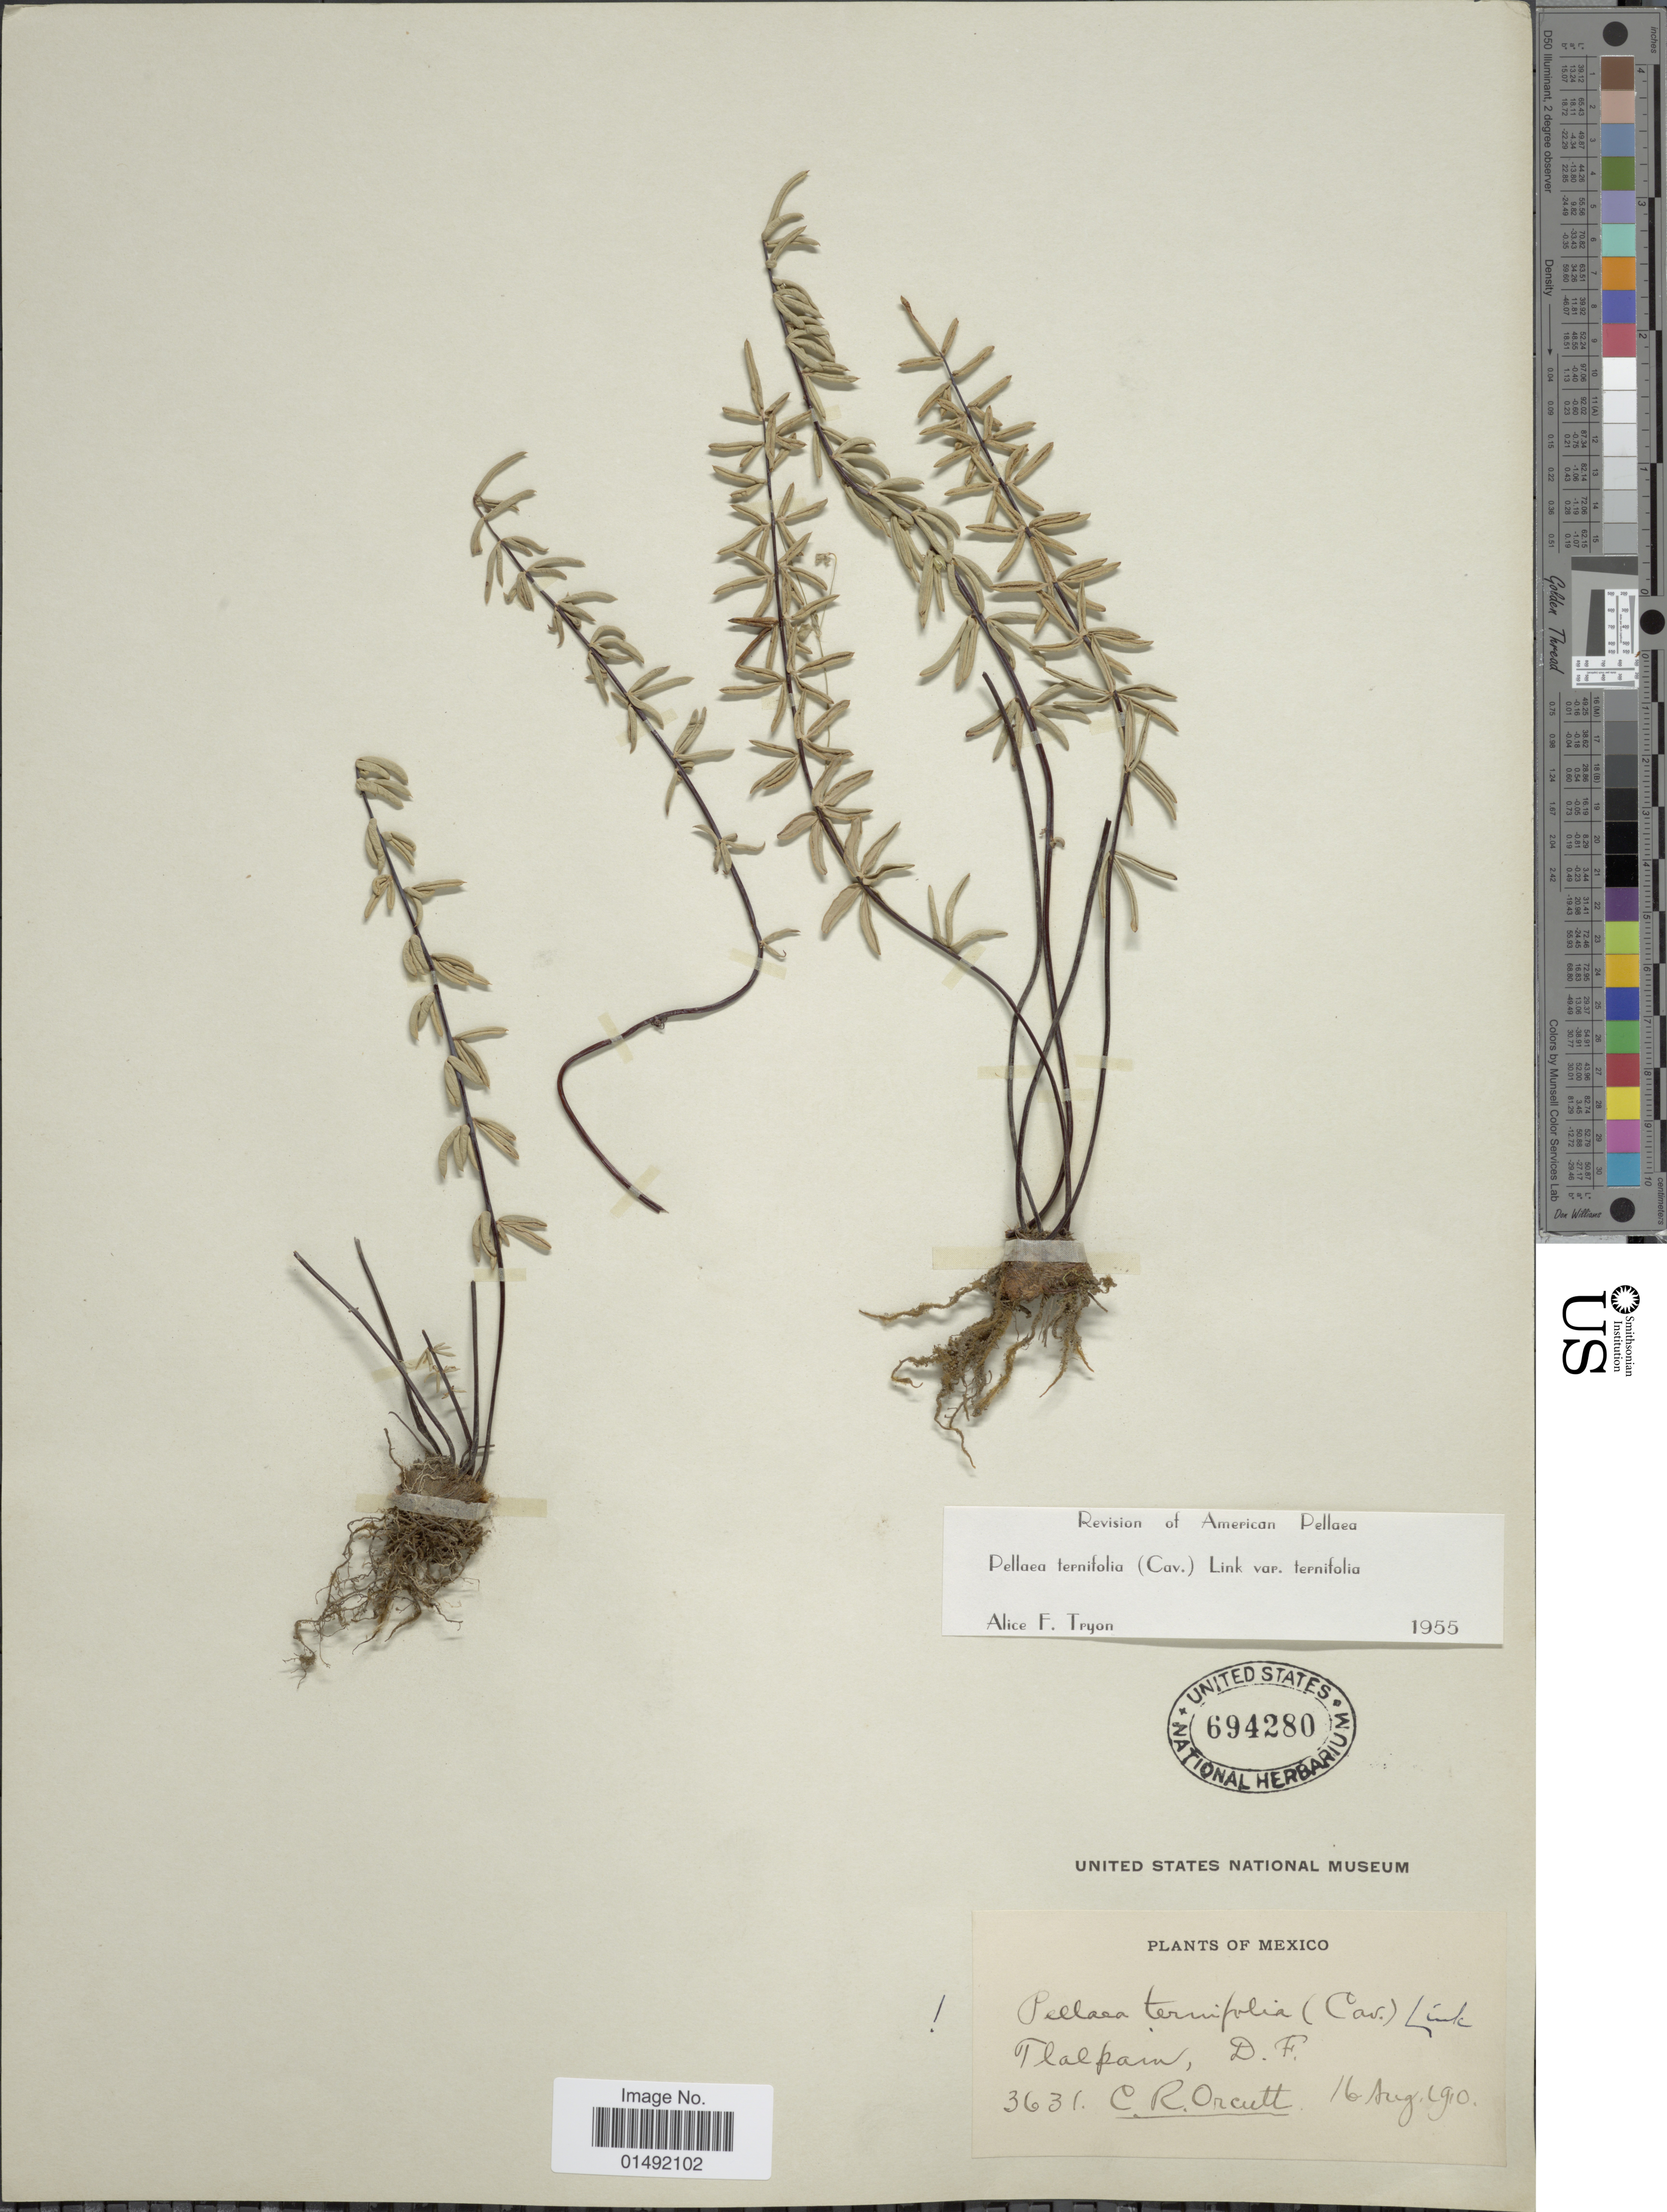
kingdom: Plantae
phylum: Tracheophyta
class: Polypodiopsida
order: Polypodiales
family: Pteridaceae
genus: Pellaea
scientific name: Pellaea ternifolia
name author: (Cav.) Link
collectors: C. R. Orcutt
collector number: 3631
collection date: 1910-08-16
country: Mexico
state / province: Distrito Federal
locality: Tlalpan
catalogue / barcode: US 694280